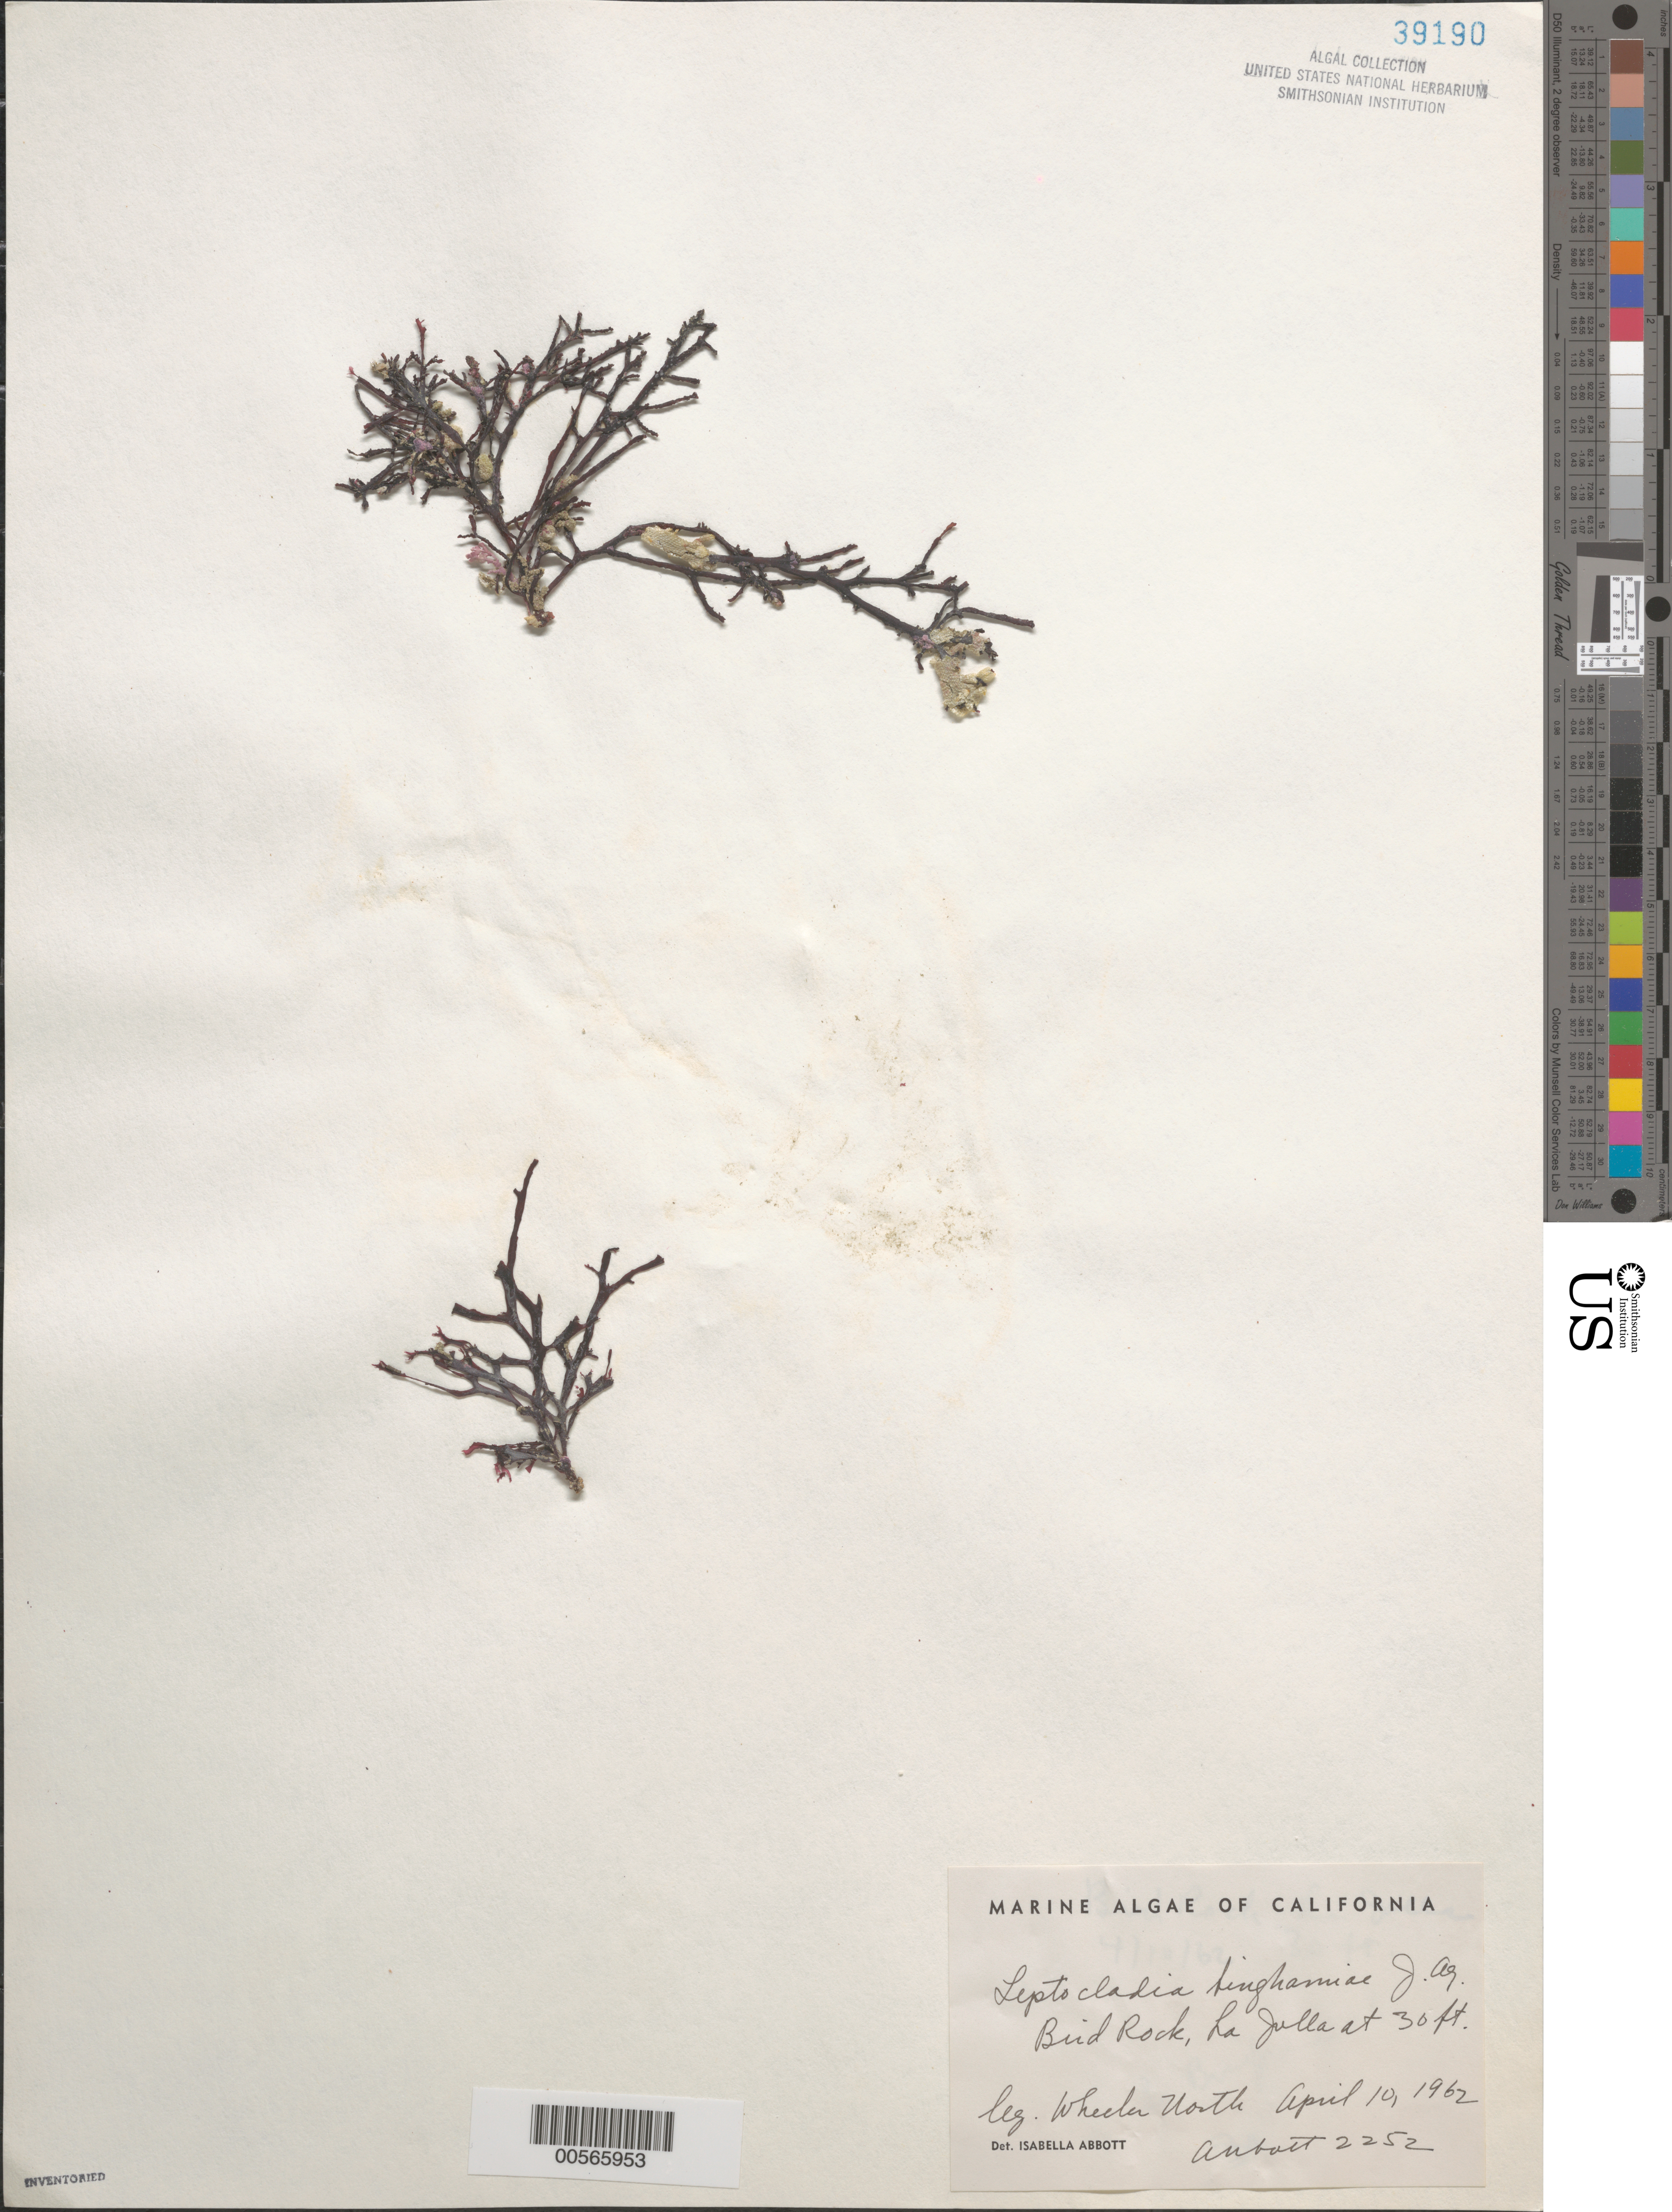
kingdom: Plantae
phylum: Rhodophyta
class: Florideophyceae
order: Gigartinales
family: Dumontiaceae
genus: Leptocladia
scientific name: Leptocladia binghamiae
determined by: Abbott, Isabella A.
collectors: W. North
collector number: IAA 2252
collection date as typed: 10 Apr 1962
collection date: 1962-04-10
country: United States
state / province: California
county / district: San Diego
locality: Bird Rock, La Jolla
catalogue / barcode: US 39190